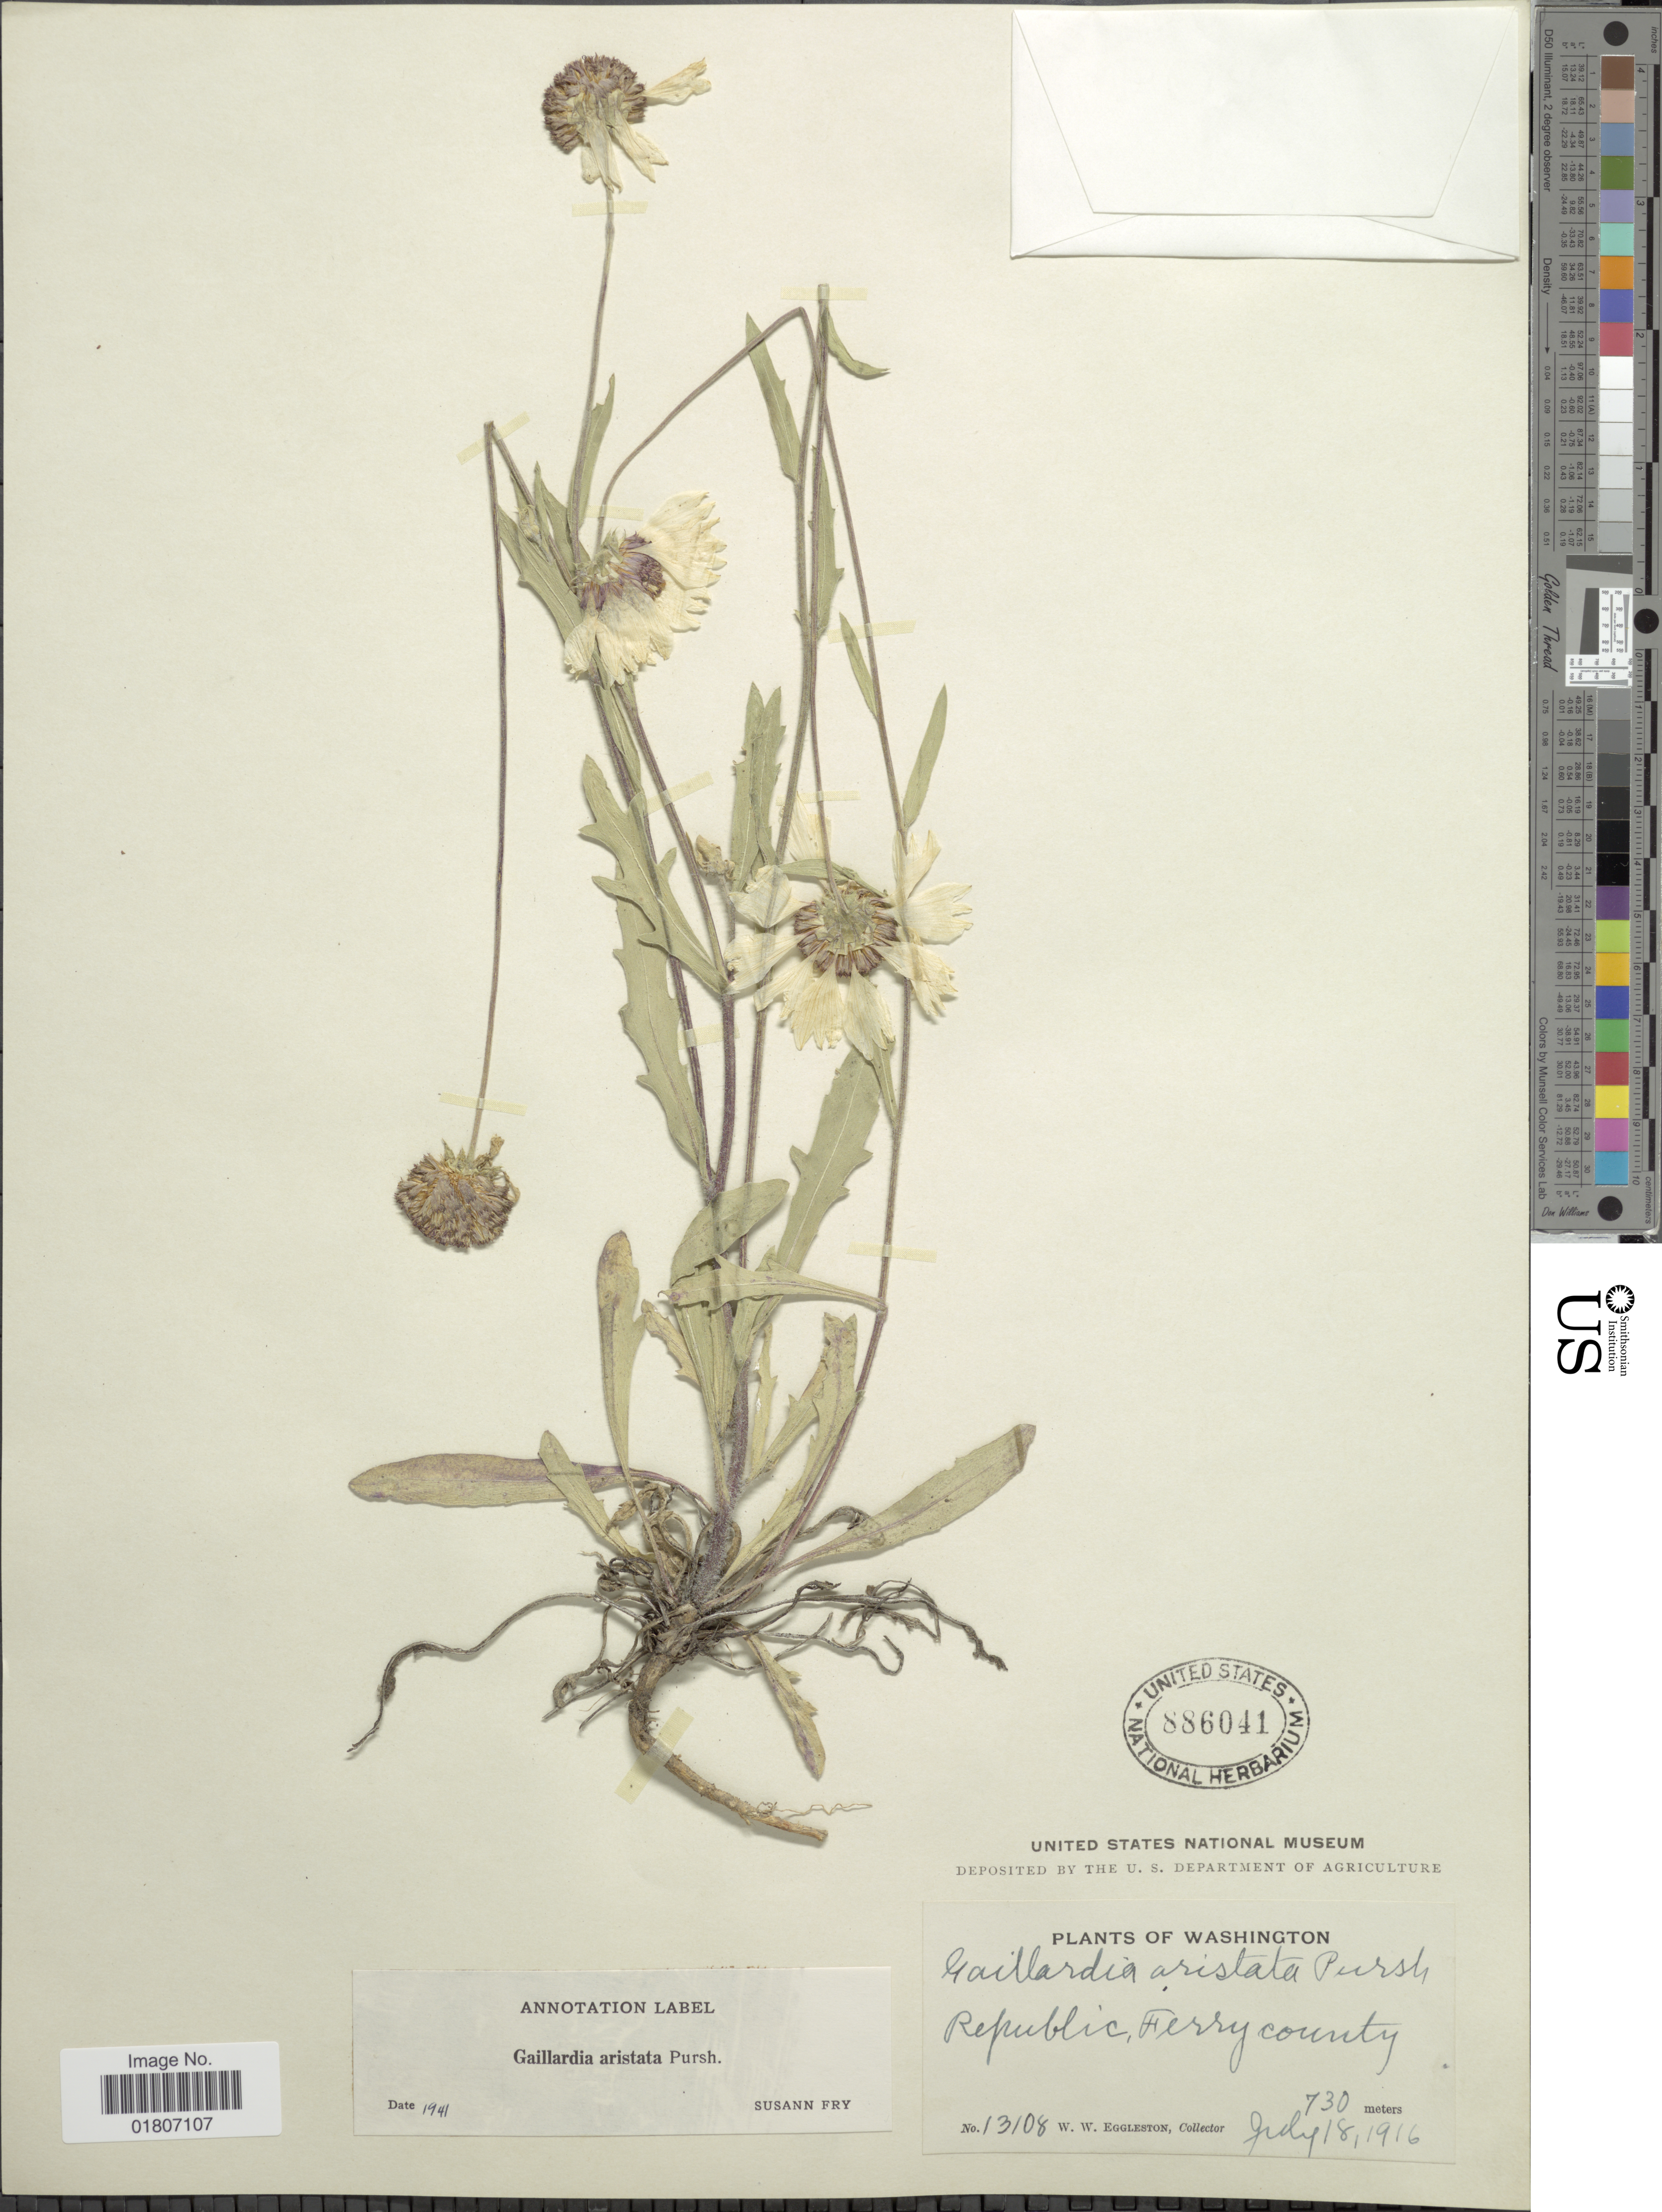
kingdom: Plantae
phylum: Tracheophyta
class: Magnoliopsida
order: Asterales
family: Asteraceae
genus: Gaillardia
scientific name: Gaillardia aristata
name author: Pursh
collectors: W. W. Eggleston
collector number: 13108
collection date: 1916-07-18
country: United States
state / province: Washington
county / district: Ferry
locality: Republic, Ferry County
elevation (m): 730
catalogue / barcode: US 886041